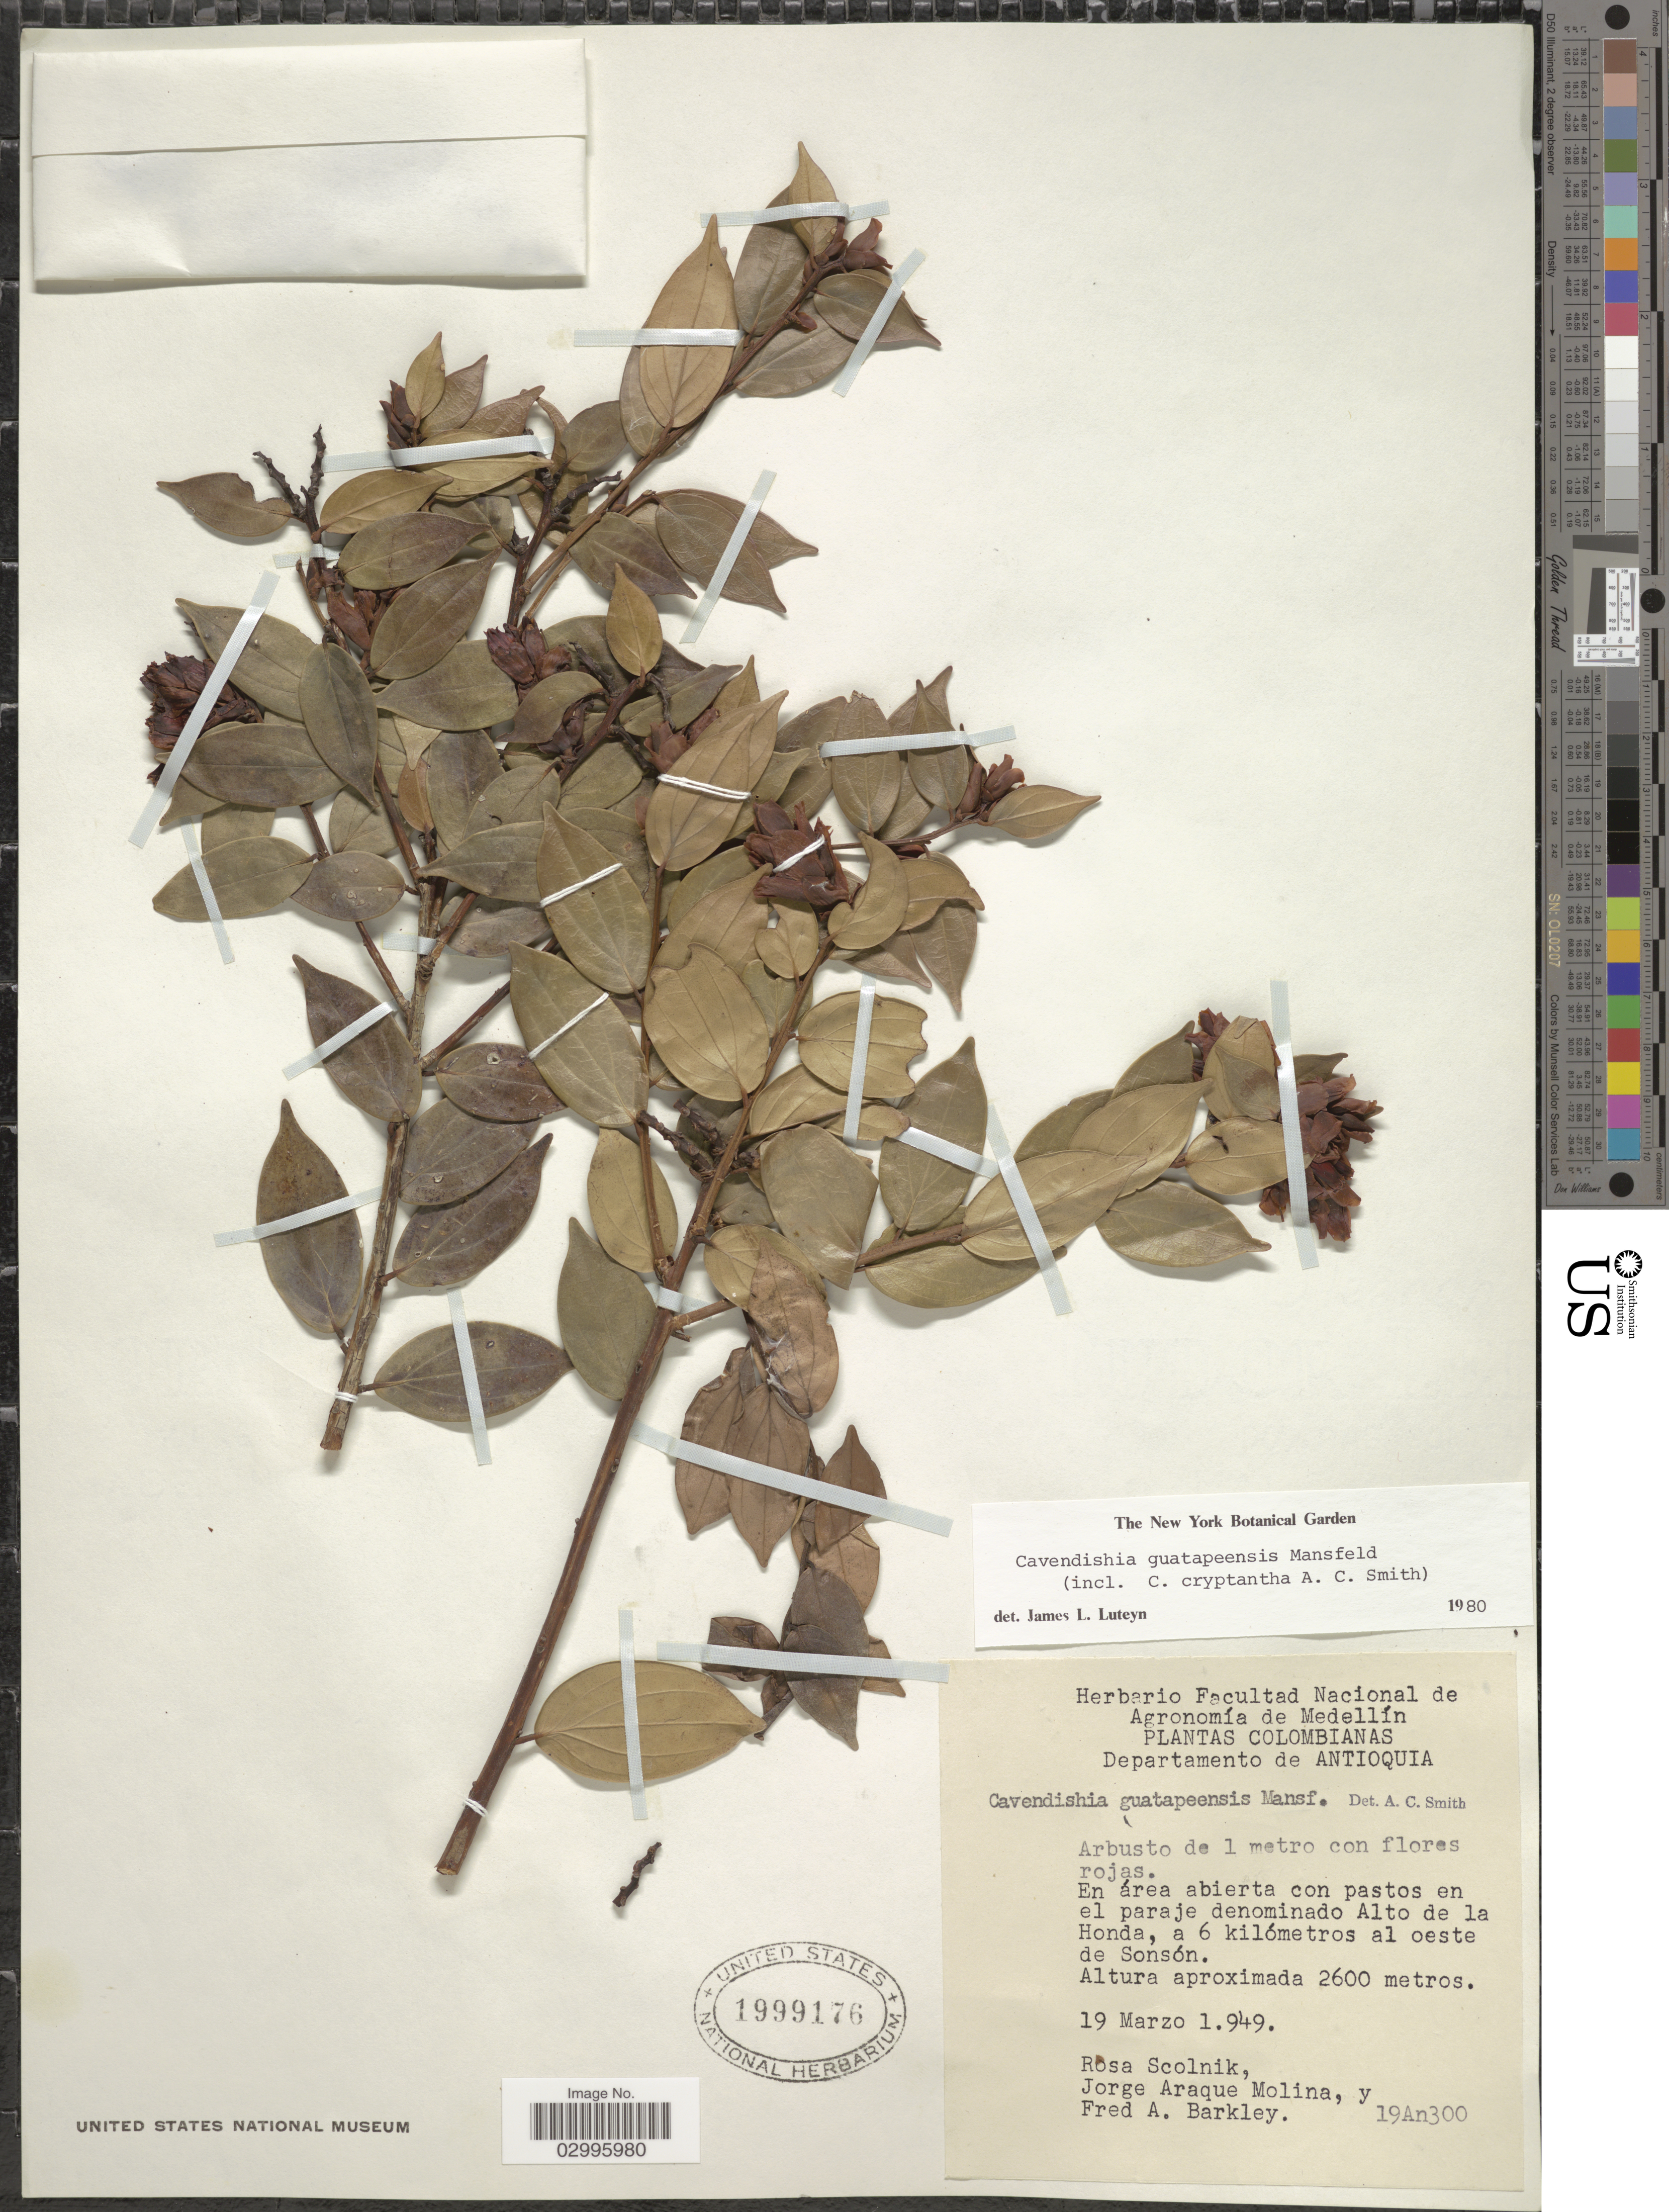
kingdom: Plantae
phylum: Tracheophyta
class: Magnoliopsida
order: Ericales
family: Ericaceae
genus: Cavendishia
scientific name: Cavendishia guatapeensis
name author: Mansf.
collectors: R. Scolnik, J. A. Molina & F. A. Barkley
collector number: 19An300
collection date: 1949-03-19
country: Colombia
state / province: Antioquia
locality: En área abierta con pastos en el paraje denominado Alto de la Honda, a 6 kilómetros al oeste de Sonsón.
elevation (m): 2600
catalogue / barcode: US 1999176